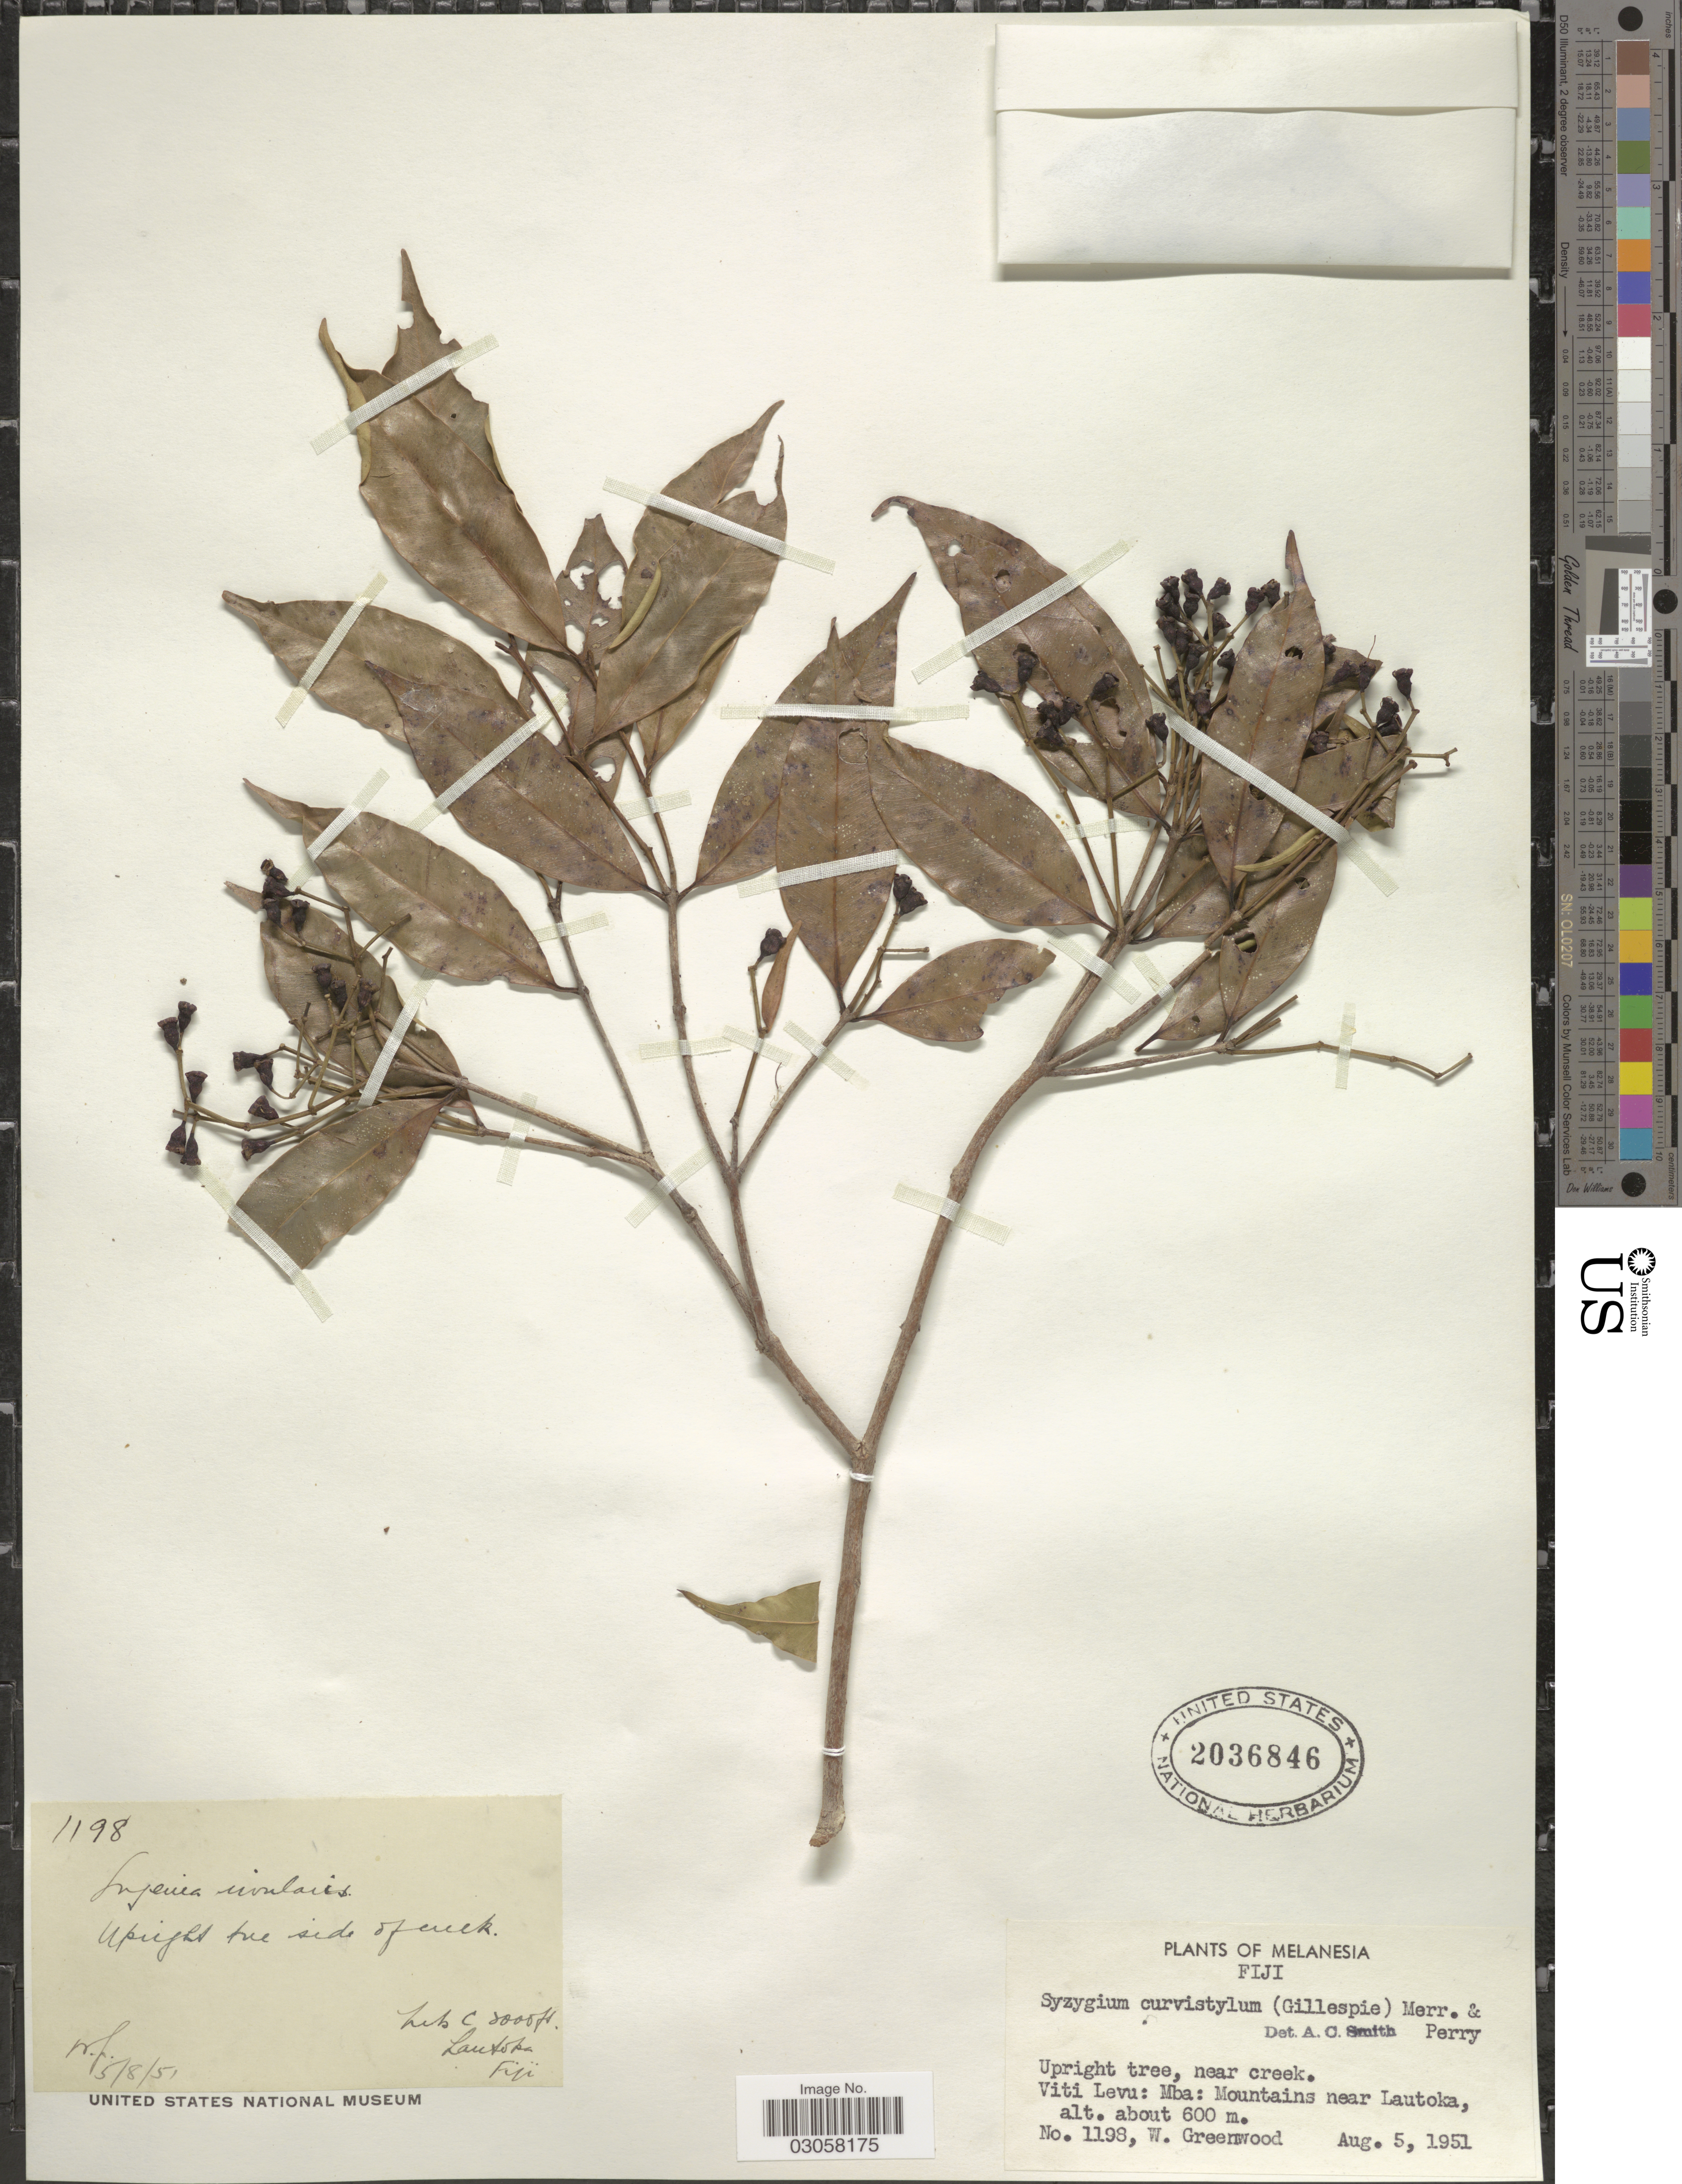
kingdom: Plantae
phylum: Tracheophyta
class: Magnoliopsida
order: Myrtales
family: Myrtaceae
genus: Syzygium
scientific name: Syzygium curvistylum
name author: (Gillespie) Merr. & L.M. Perry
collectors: W. Greenwood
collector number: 1198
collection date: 1951-08-05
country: Fiji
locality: Viti Levu: Mba: Mountains near Loutoba. Loutoba.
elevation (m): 600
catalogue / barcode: US 2036846